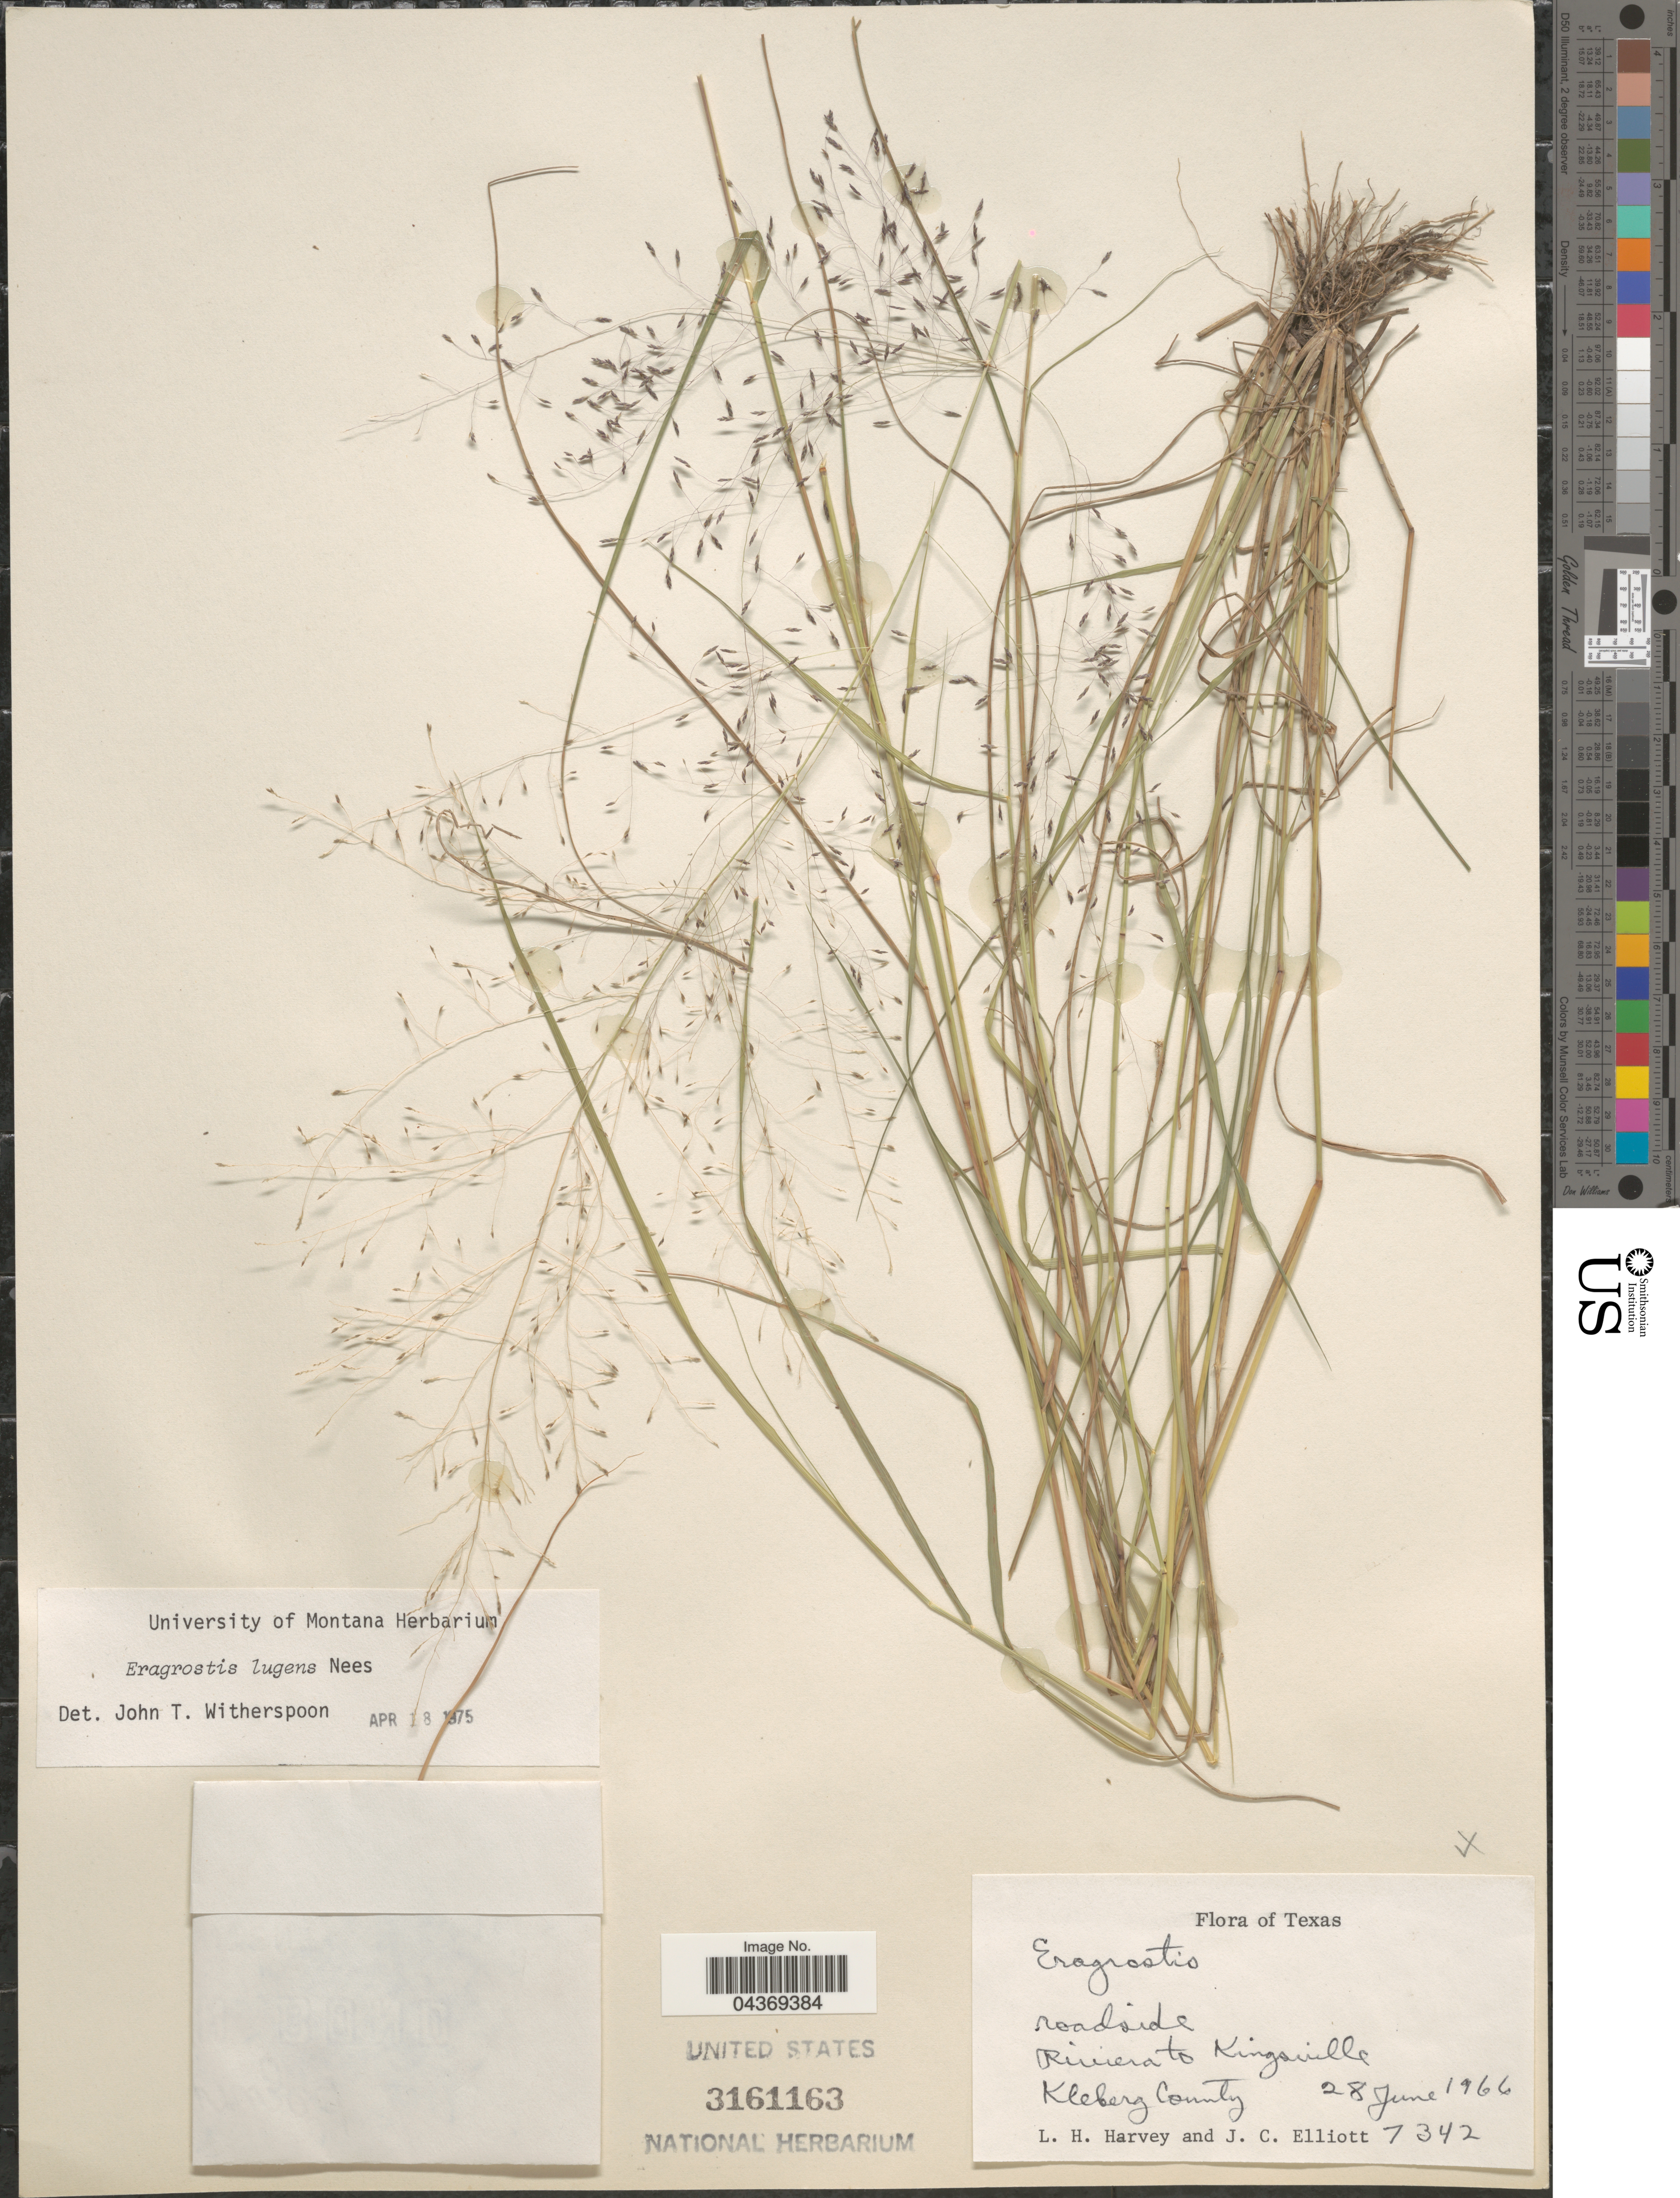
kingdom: Plantae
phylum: Tracheophyta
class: Liliopsida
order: Poales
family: Poaceae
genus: Eragrostis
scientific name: Eragrostis lugens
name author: Nees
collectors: L. H. Harvey & J. C. Elliott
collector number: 7342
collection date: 1966-06-28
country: United States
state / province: Texas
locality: Roadside. Riviera to Kingsville. Kleberg County.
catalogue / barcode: US 3161163